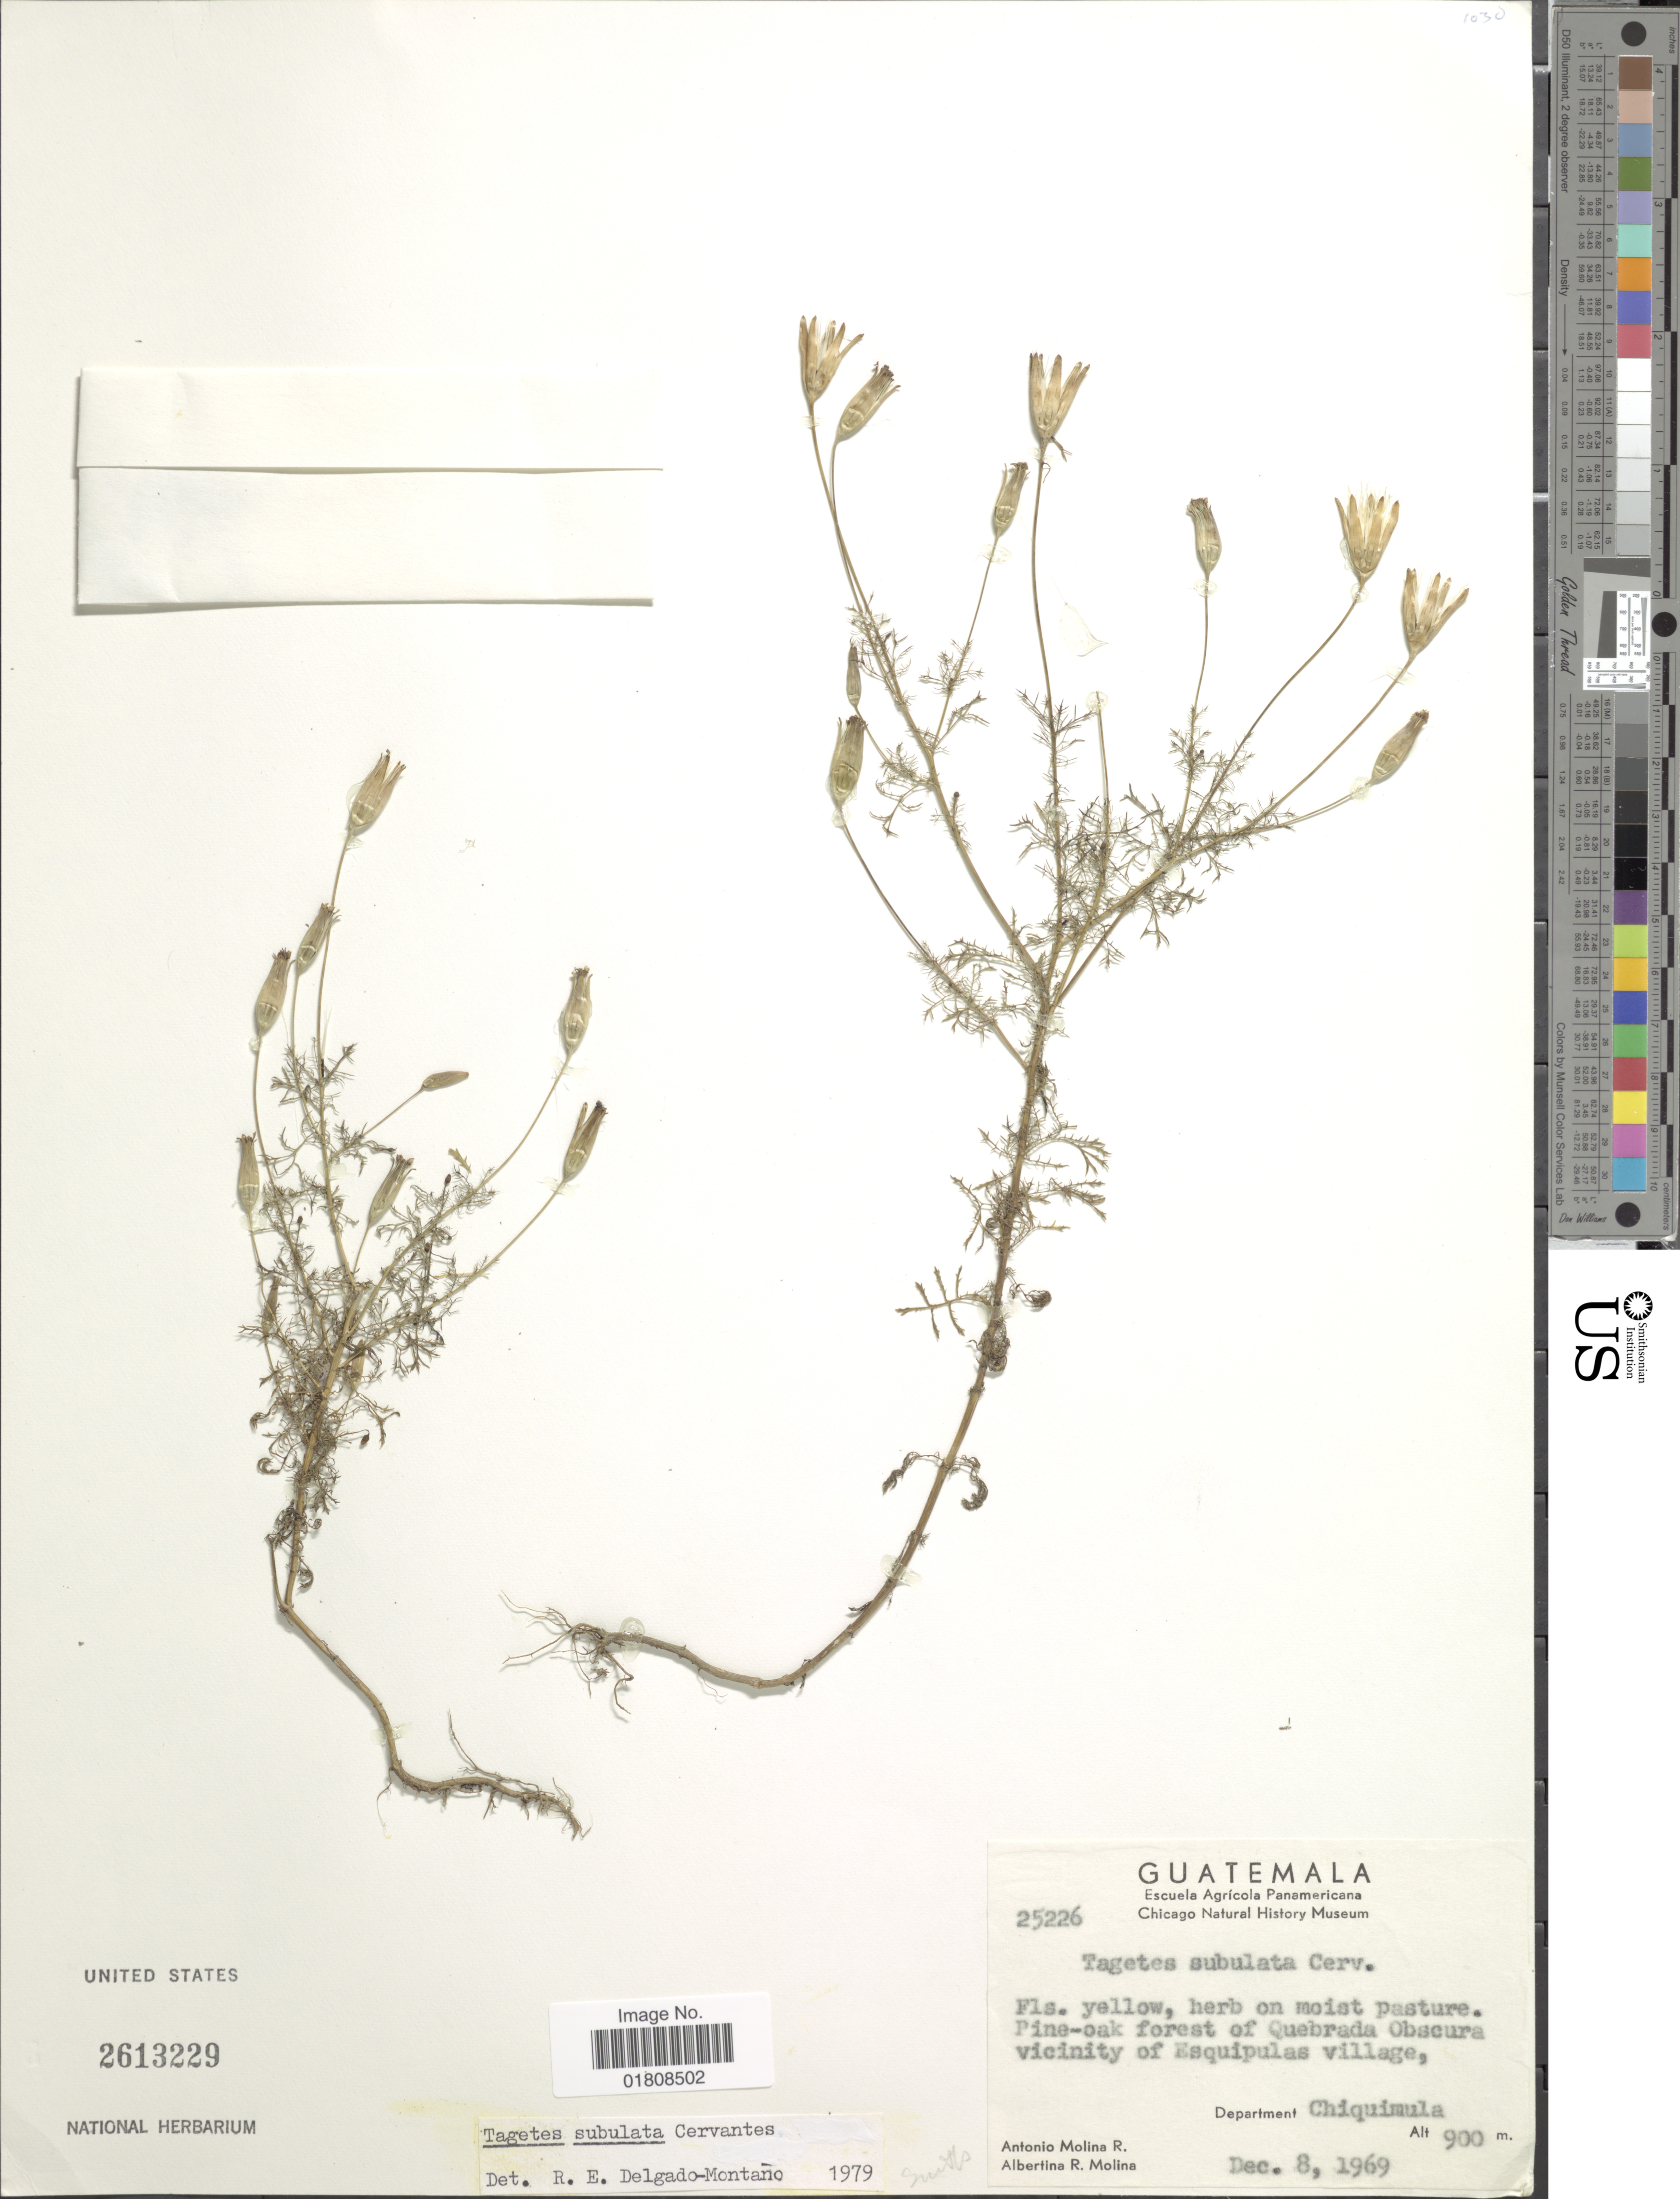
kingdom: Plantae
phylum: Tracheophyta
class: Magnoliopsida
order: Asterales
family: Asteraceae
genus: Tagetes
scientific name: Tagetes subulata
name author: Cerv.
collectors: A. Molina R. & A. R. Molina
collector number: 25226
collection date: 1969-12-08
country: Guatemala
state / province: Chiquimula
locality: Quebrada Obscura, Vicinity of Esquipulas village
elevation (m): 900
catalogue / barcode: US 2613229